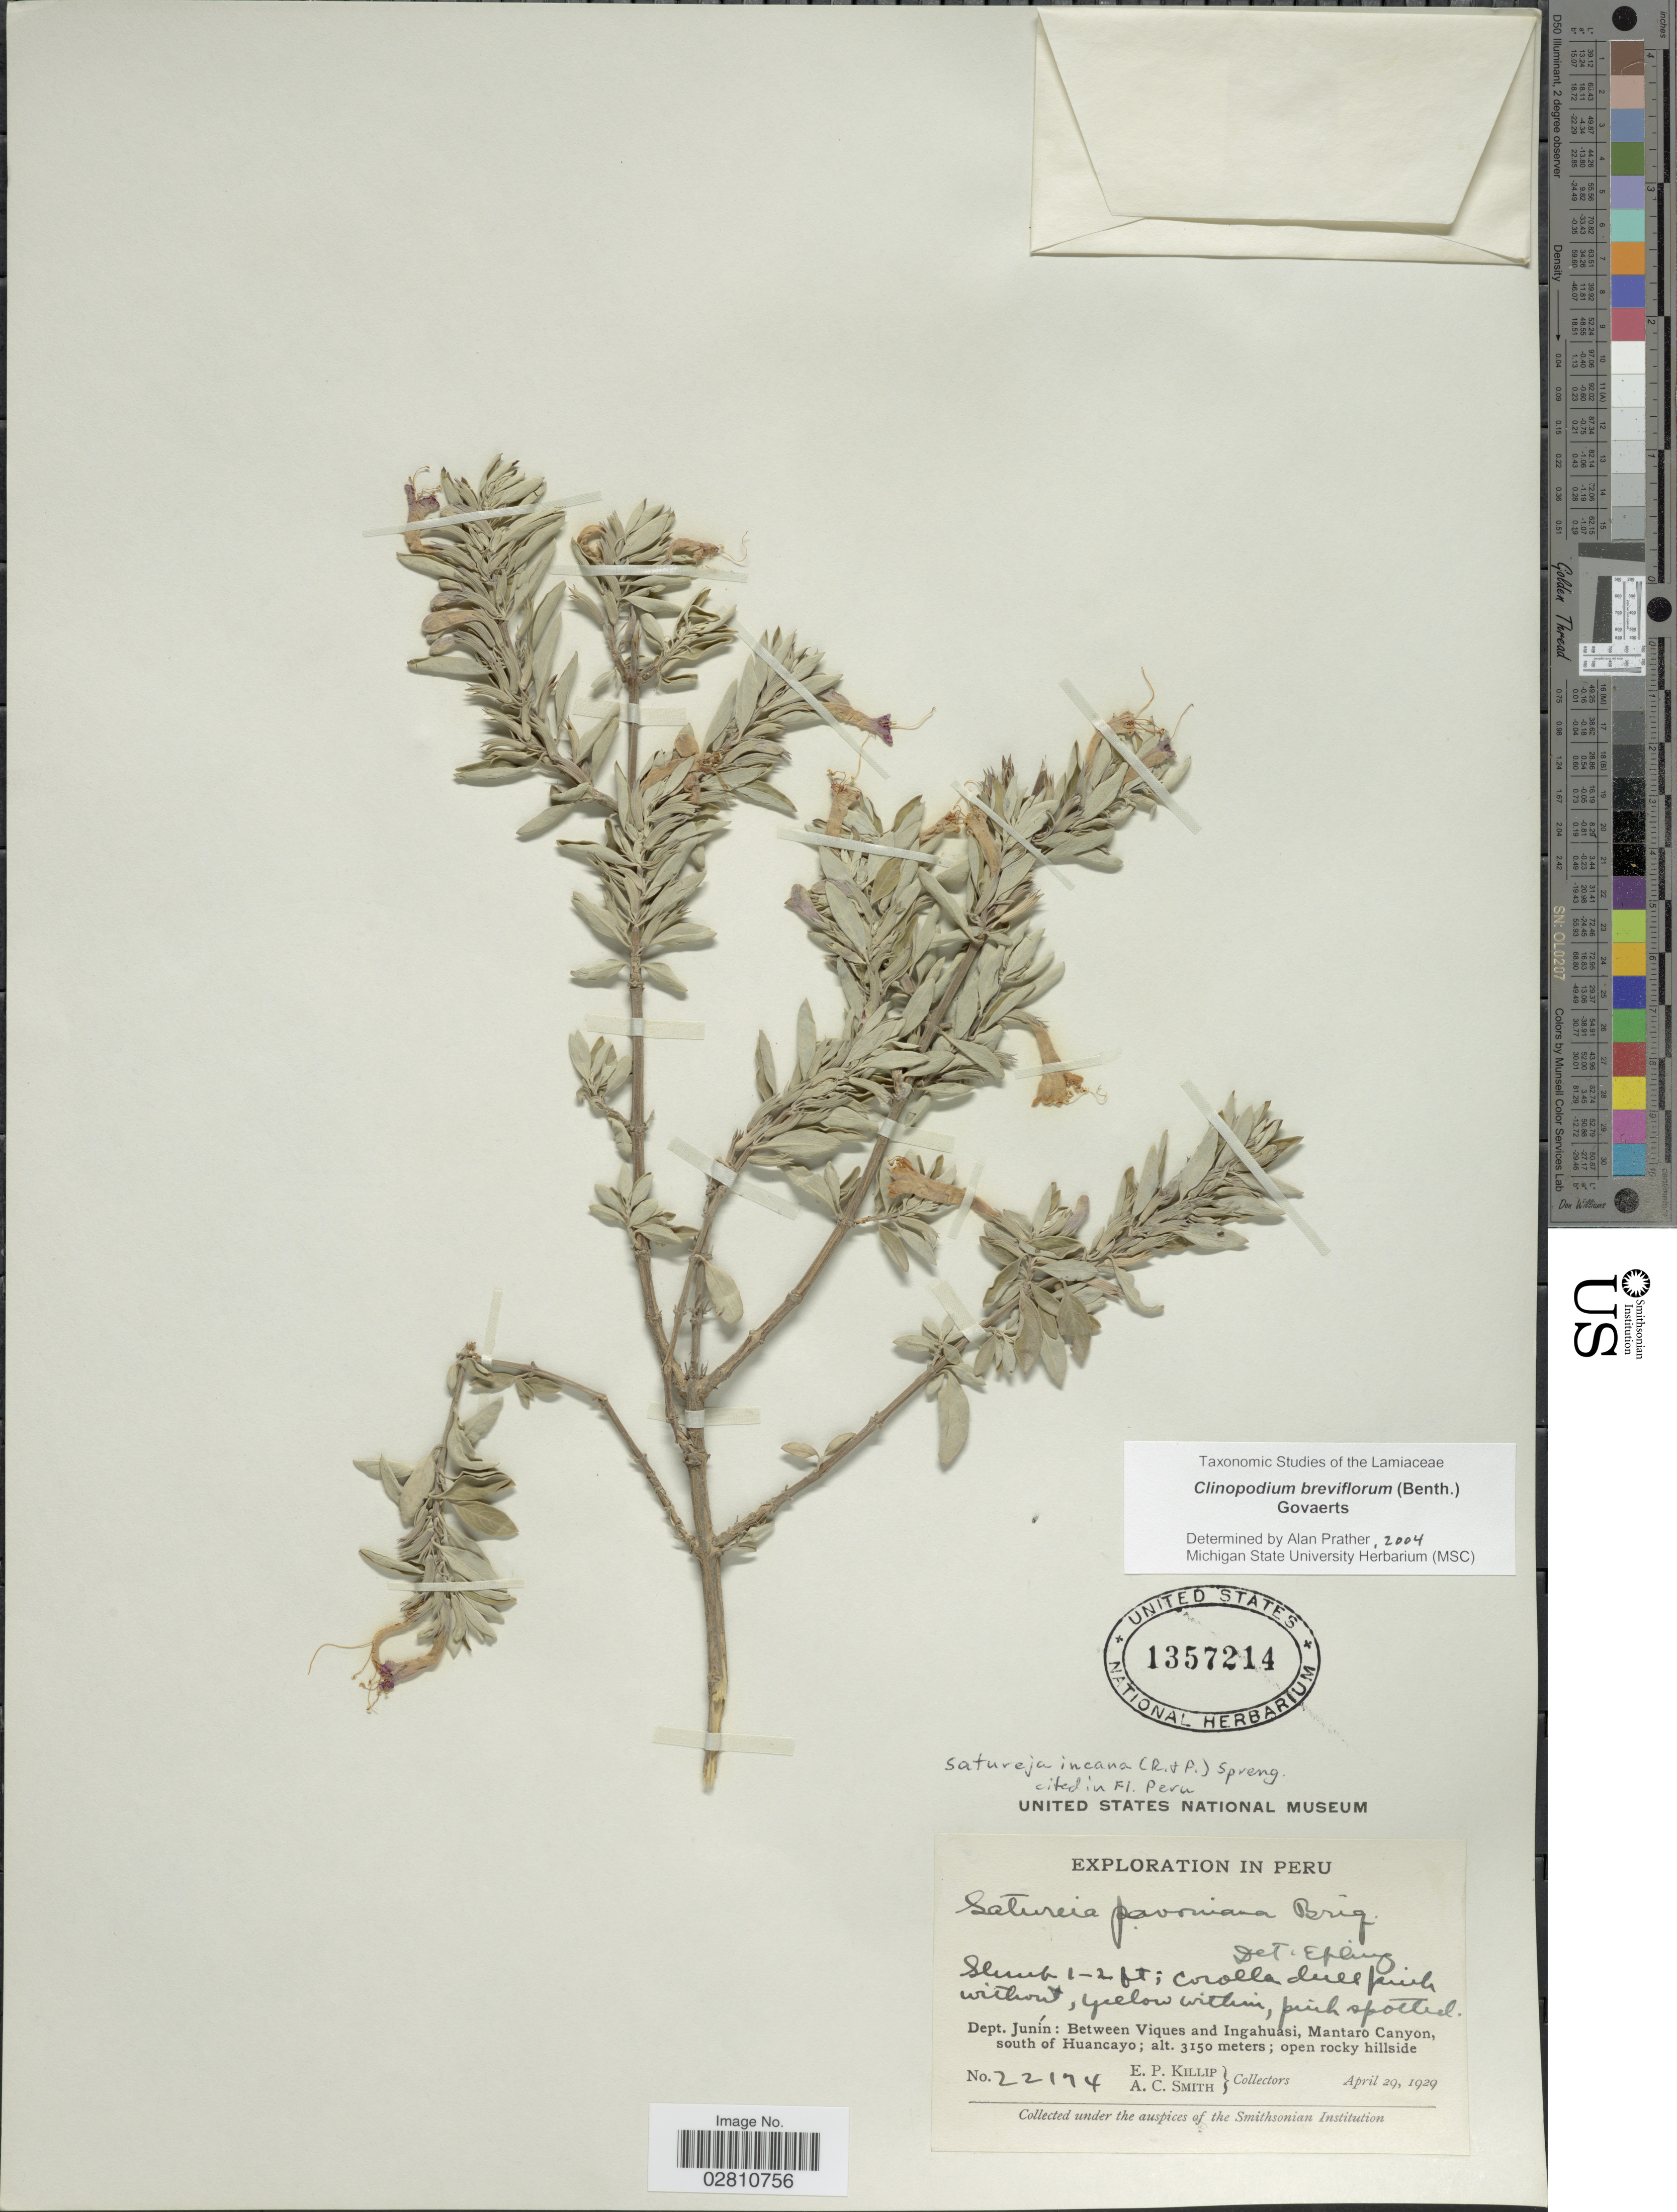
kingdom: Plantae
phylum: Tracheophyta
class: Magnoliopsida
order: Lamiales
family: Lamiaceae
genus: Clinopodium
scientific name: Clinopodium breviflorum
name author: (Benth.) Govaerts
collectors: E. P. Killip & A. C. Smith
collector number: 22174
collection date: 1929-04-29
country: Peru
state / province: Junín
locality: Dept. Junín: Between Viques and Ingahuasi, Mantaro Canyon, south of Huancayo.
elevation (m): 3150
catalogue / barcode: US 1357214